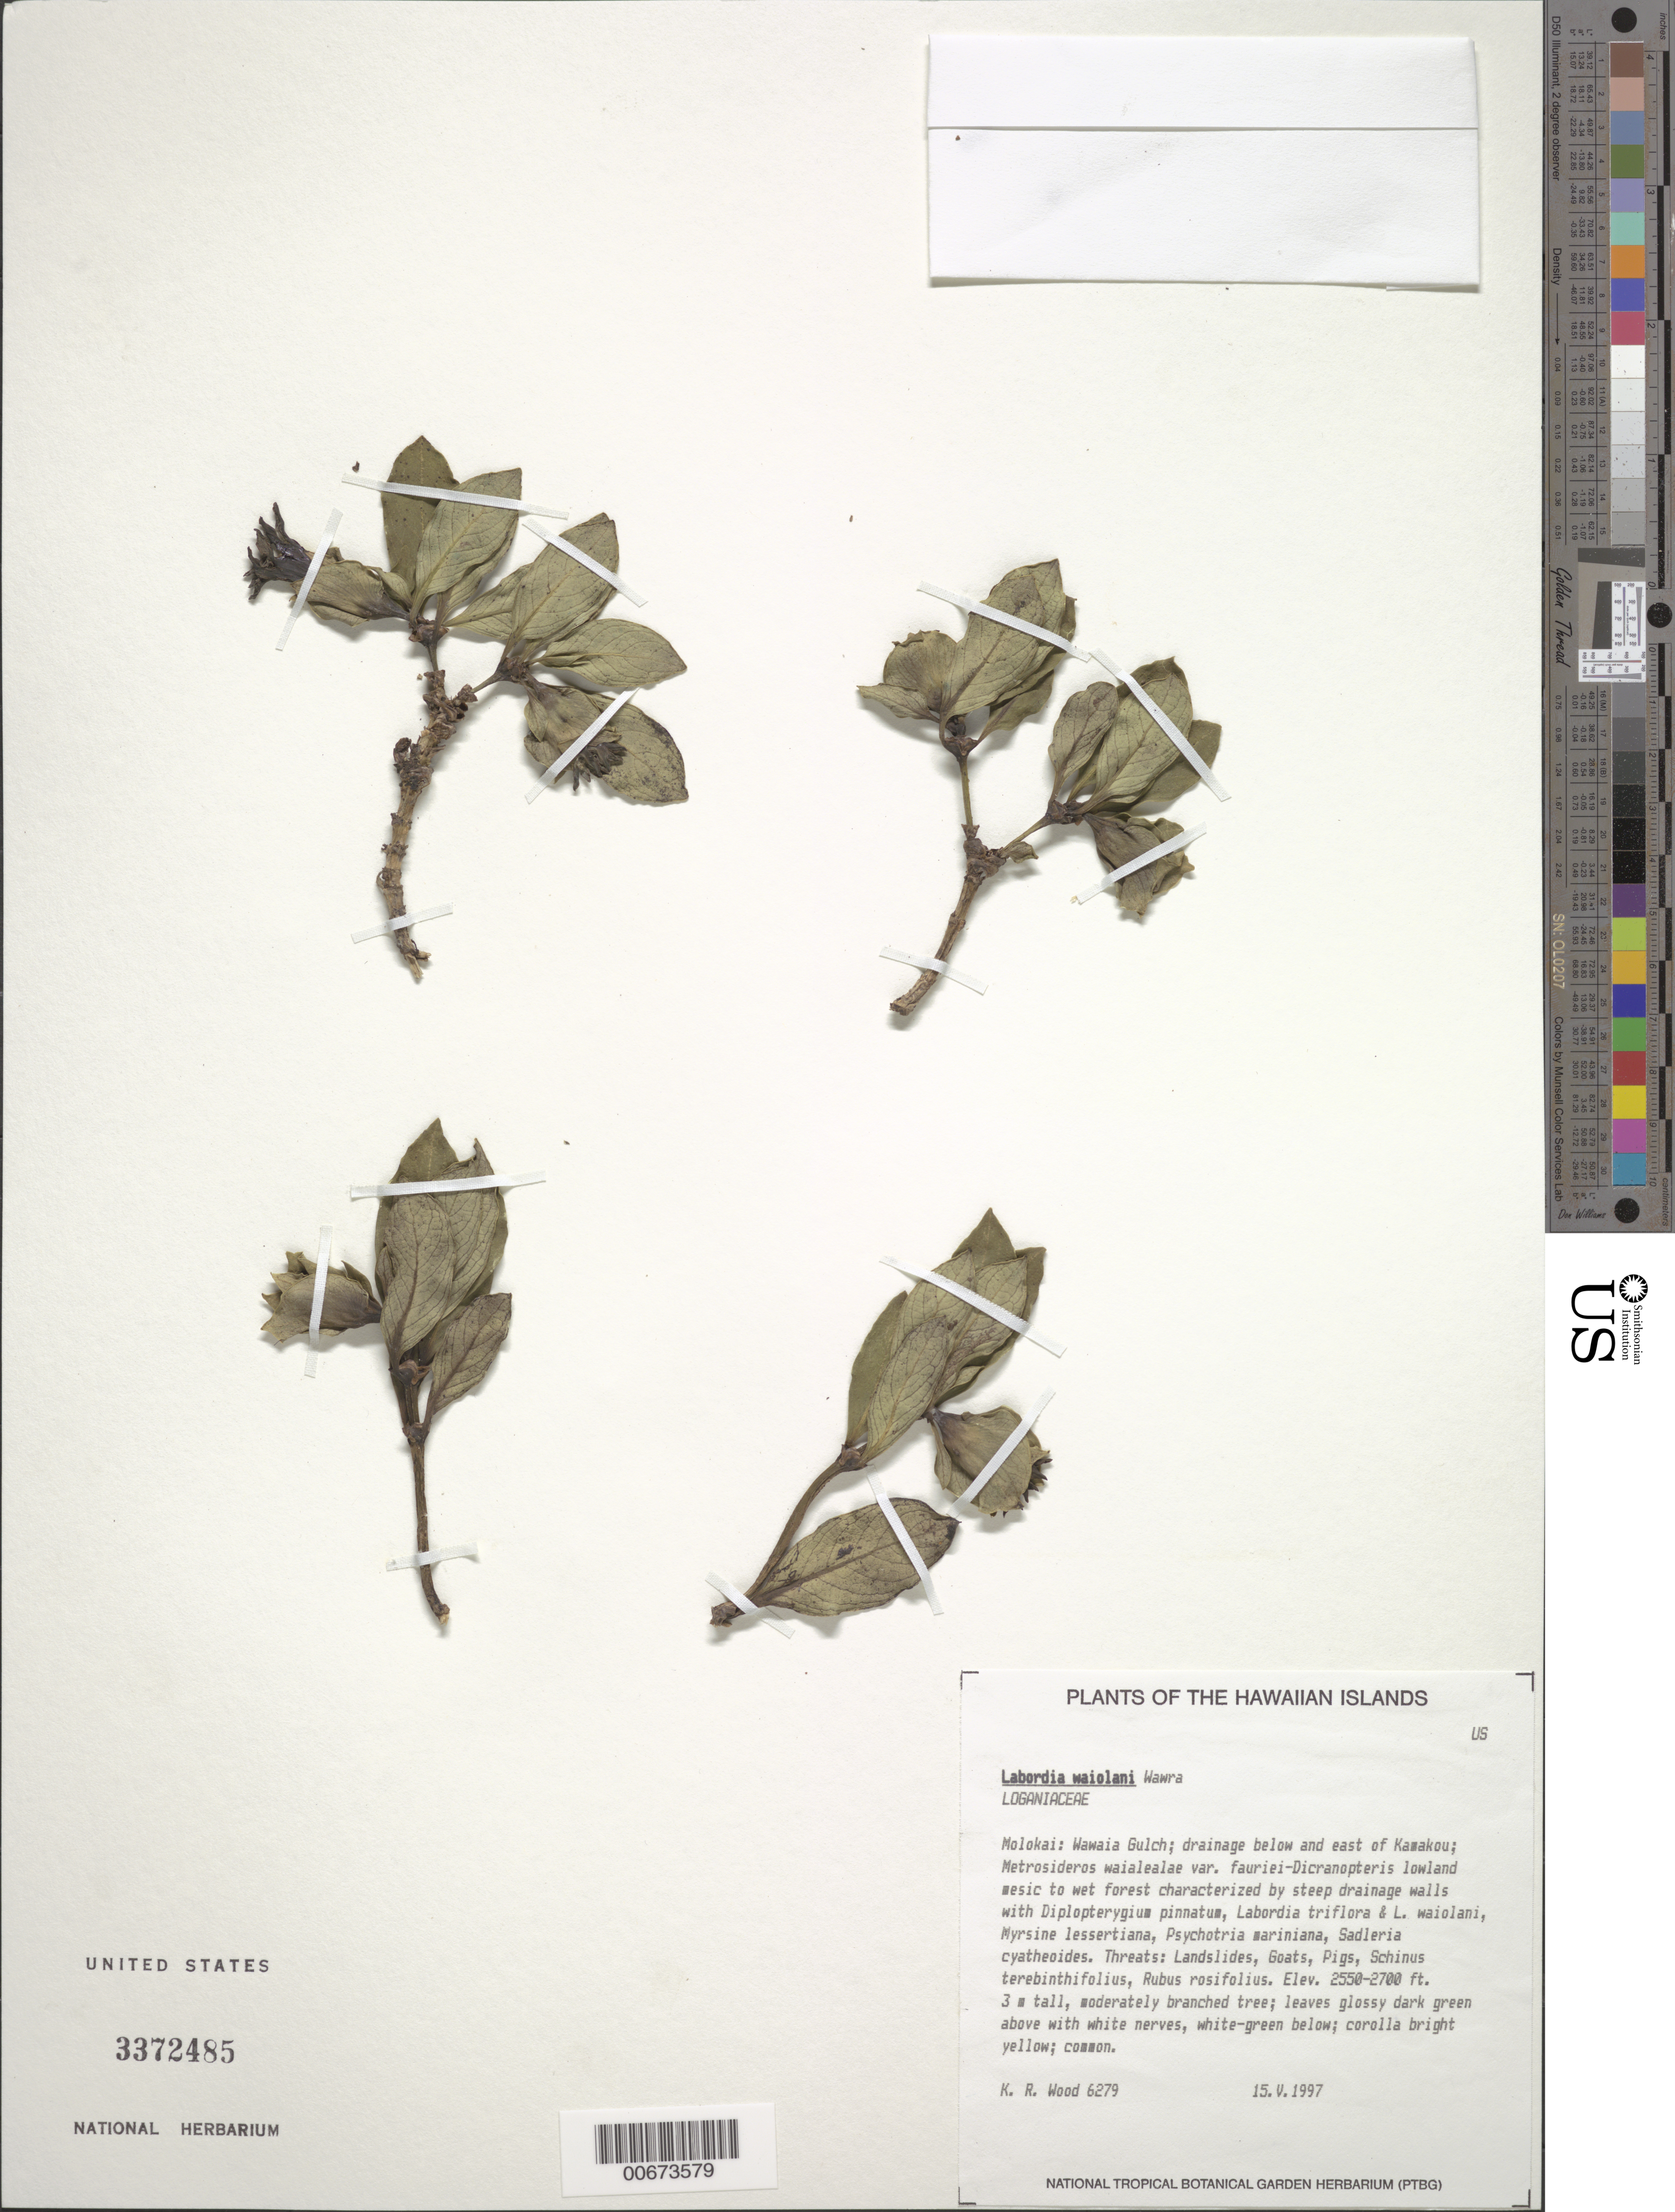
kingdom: Plantae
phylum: Tracheophyta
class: Magnoliopsida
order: Gentianales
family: Loganiaceae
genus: Geniostoma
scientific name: Geniostoma waiolani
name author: (Wawra) Byng & Christenh.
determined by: Wagner, W. L., (BOT), Smithsonian Institution - National Museum of Natural History (UNITED STATES)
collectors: K. R. Wood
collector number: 6279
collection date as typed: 15 May 1997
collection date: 1997-05-15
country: United States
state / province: Hawaii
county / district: Maui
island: Moloka'i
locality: Wawaia Gulch, drainage below and E of Kamakou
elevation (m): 777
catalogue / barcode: US 3372485